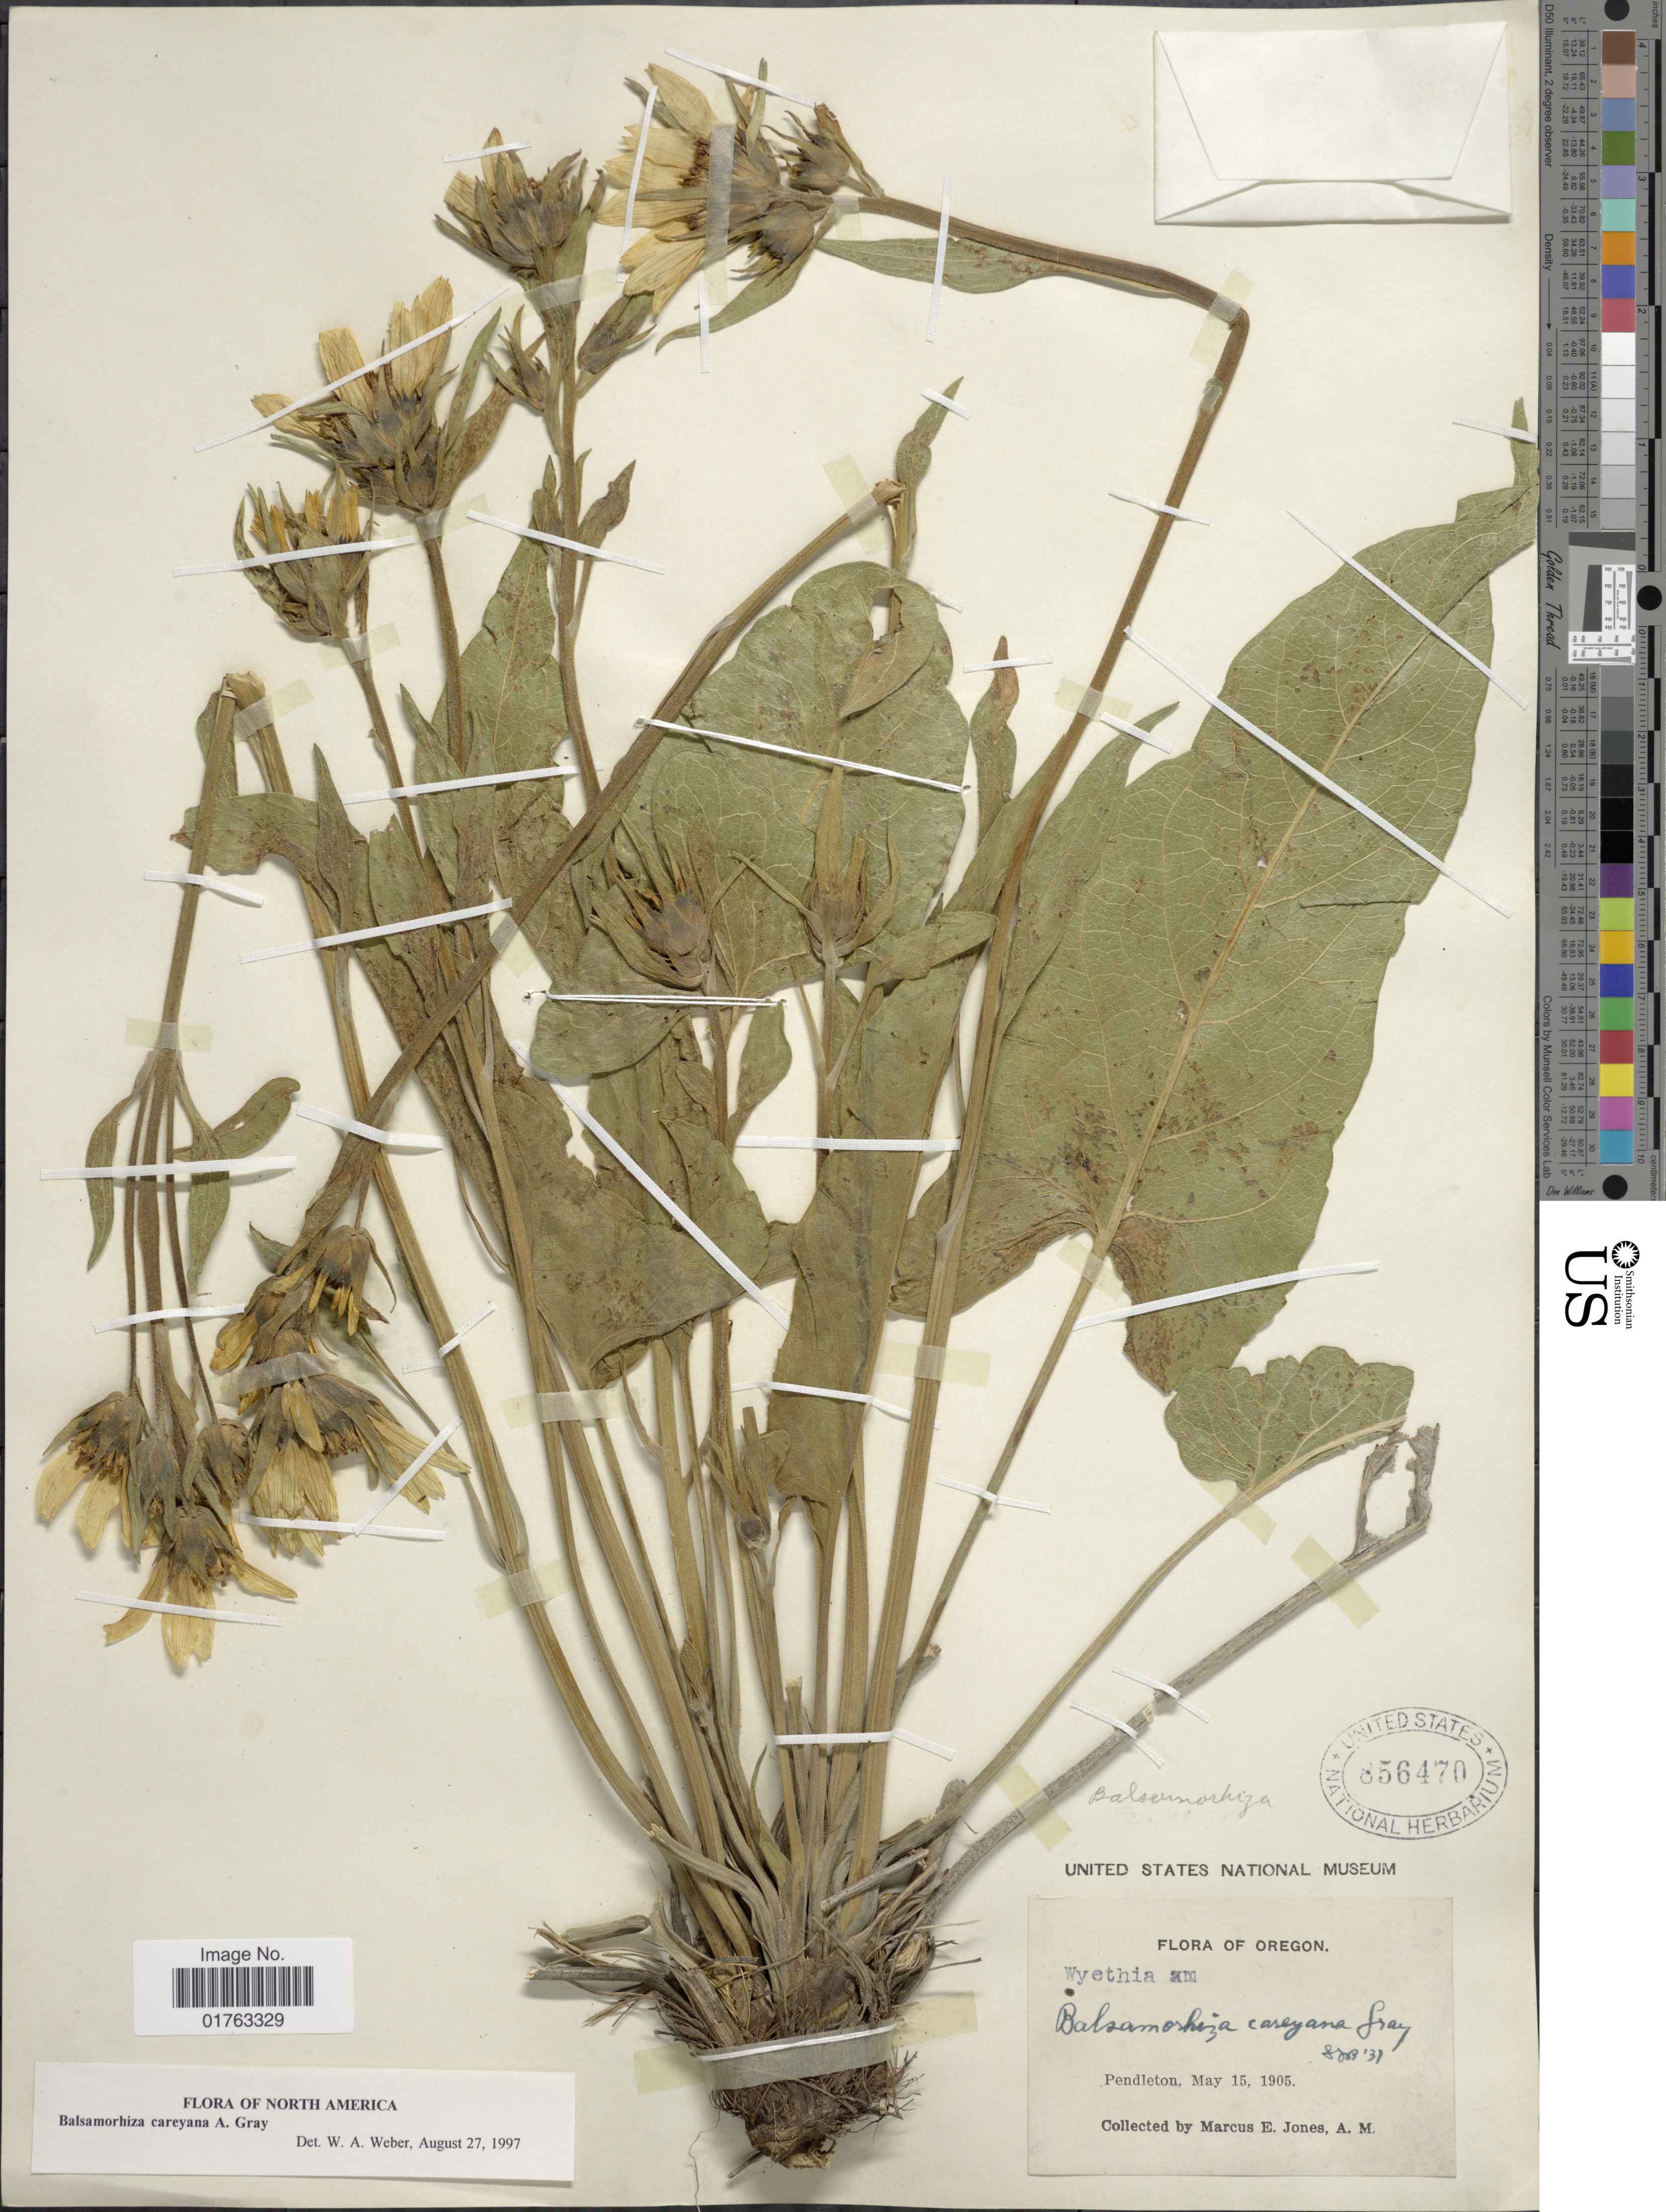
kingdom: Plantae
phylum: Tracheophyta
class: Magnoliopsida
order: Asterales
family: Asteraceae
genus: Balsamorhiza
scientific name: Balsamorhiza careyana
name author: A. Gray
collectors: M. E. Jones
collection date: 1905-05-15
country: United States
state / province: Oregon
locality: Pendleton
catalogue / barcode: US 856470